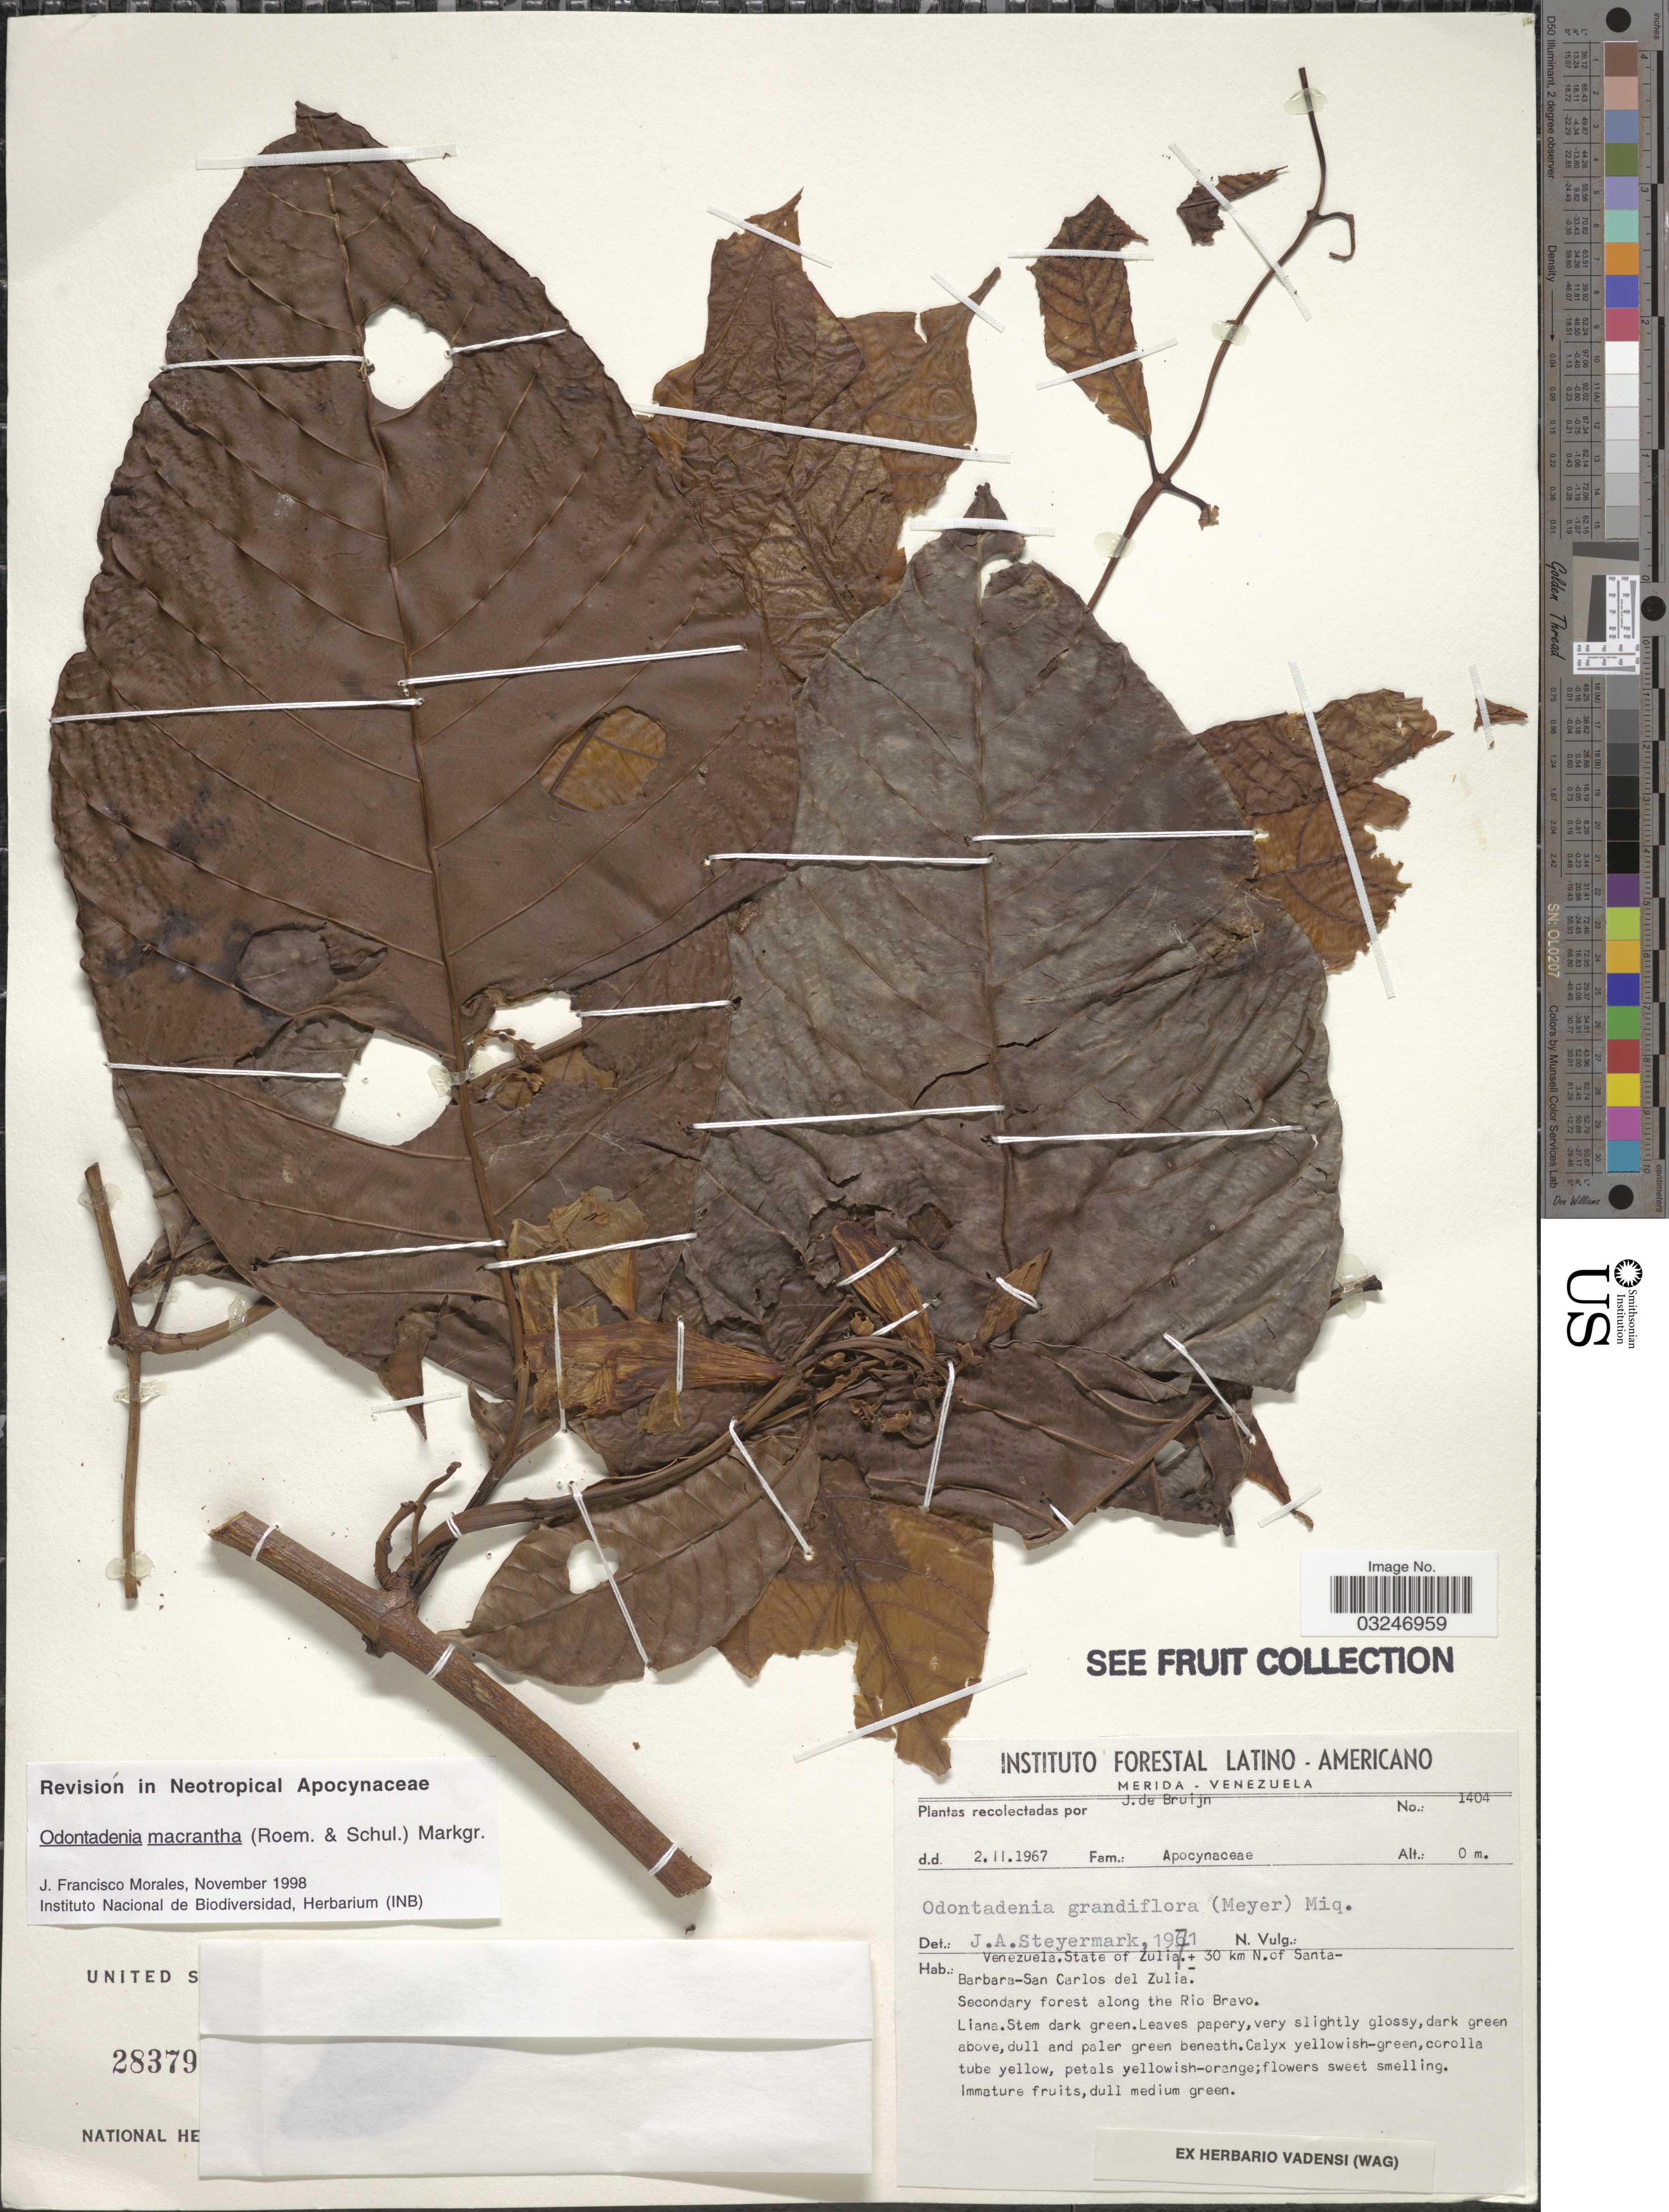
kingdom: Plantae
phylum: Tracheophyta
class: Magnoliopsida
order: Gentianales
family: Apocynaceae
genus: Odontadenia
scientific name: Odontadenia macrantha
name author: (Roem. & Schult.) Markgr.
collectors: J. Bruijn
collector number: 1404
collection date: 1967-02-02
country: Venezuela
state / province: Zulia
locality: ± 30 km N. of Santa-Barbara-San Carlos del Zulia. Secondary forest along the Rio Bravo.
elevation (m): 0